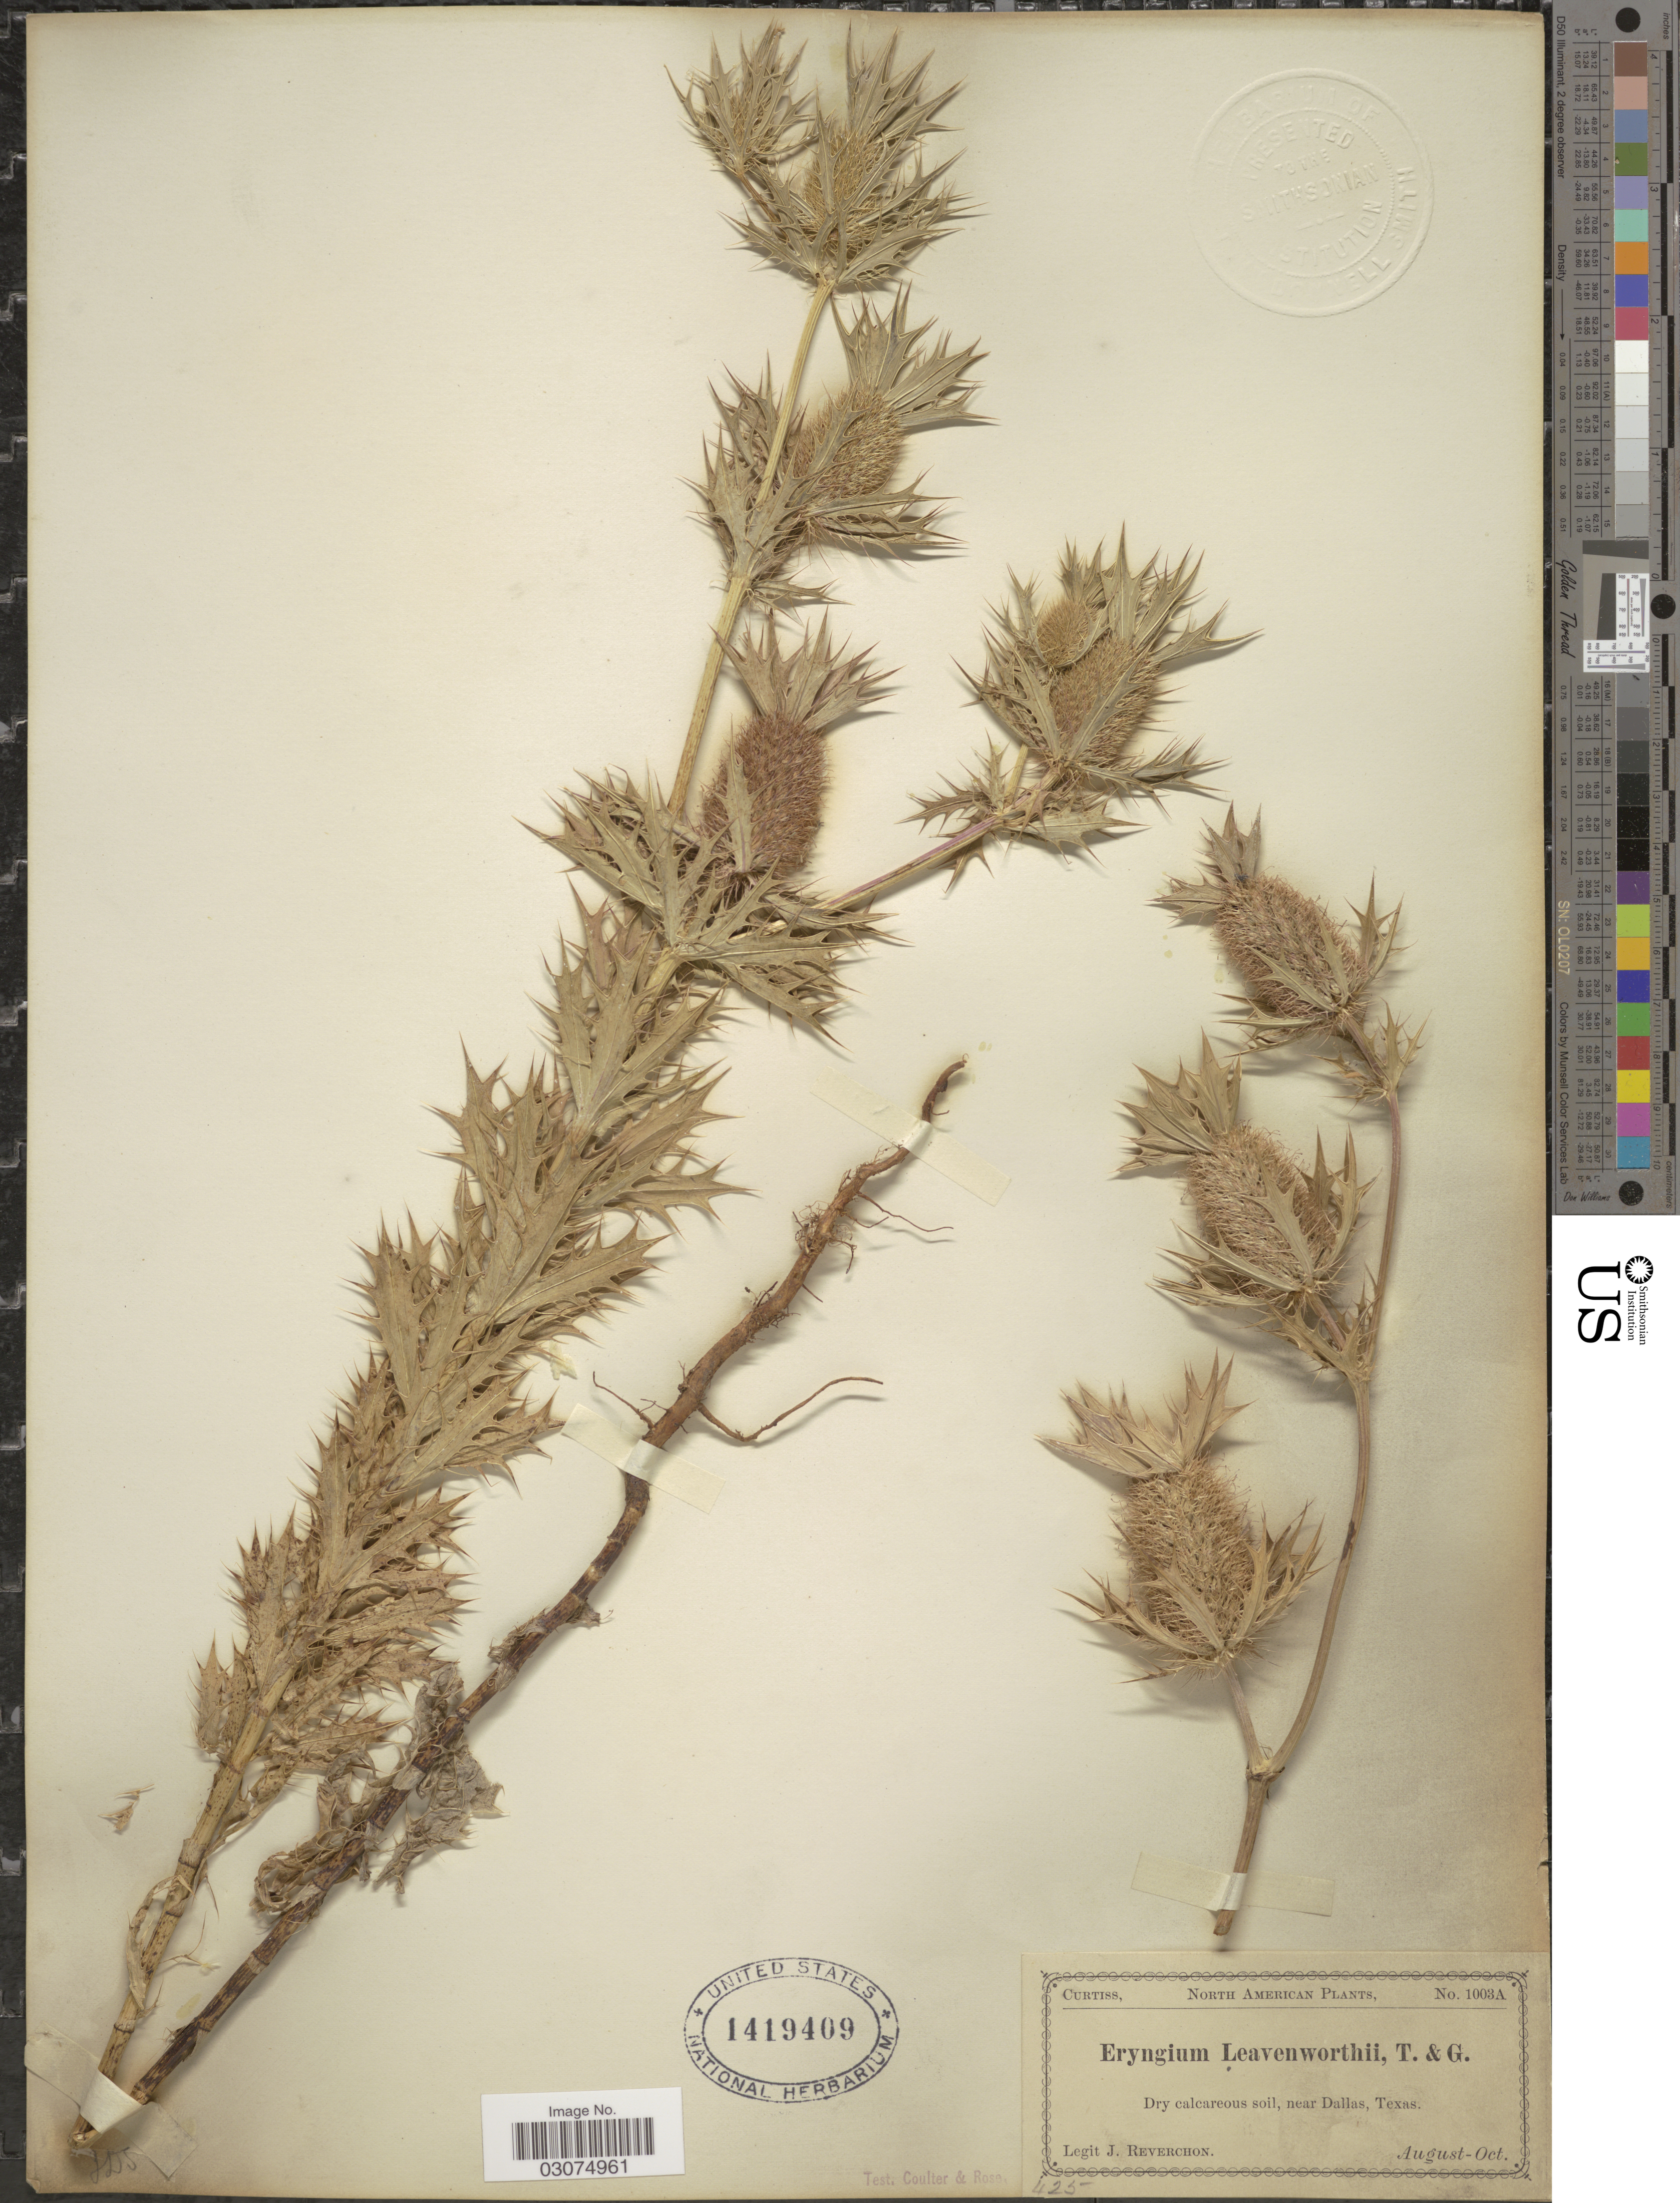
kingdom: Plantae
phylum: Tracheophyta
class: Magnoliopsida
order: Apiales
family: Apiaceae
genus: Eryngium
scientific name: Eryngium leavenworthii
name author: Torr. & A. Gray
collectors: J. Reverchon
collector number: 1003A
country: United States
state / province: Texas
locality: North American. Near Dallas.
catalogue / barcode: US 1419409